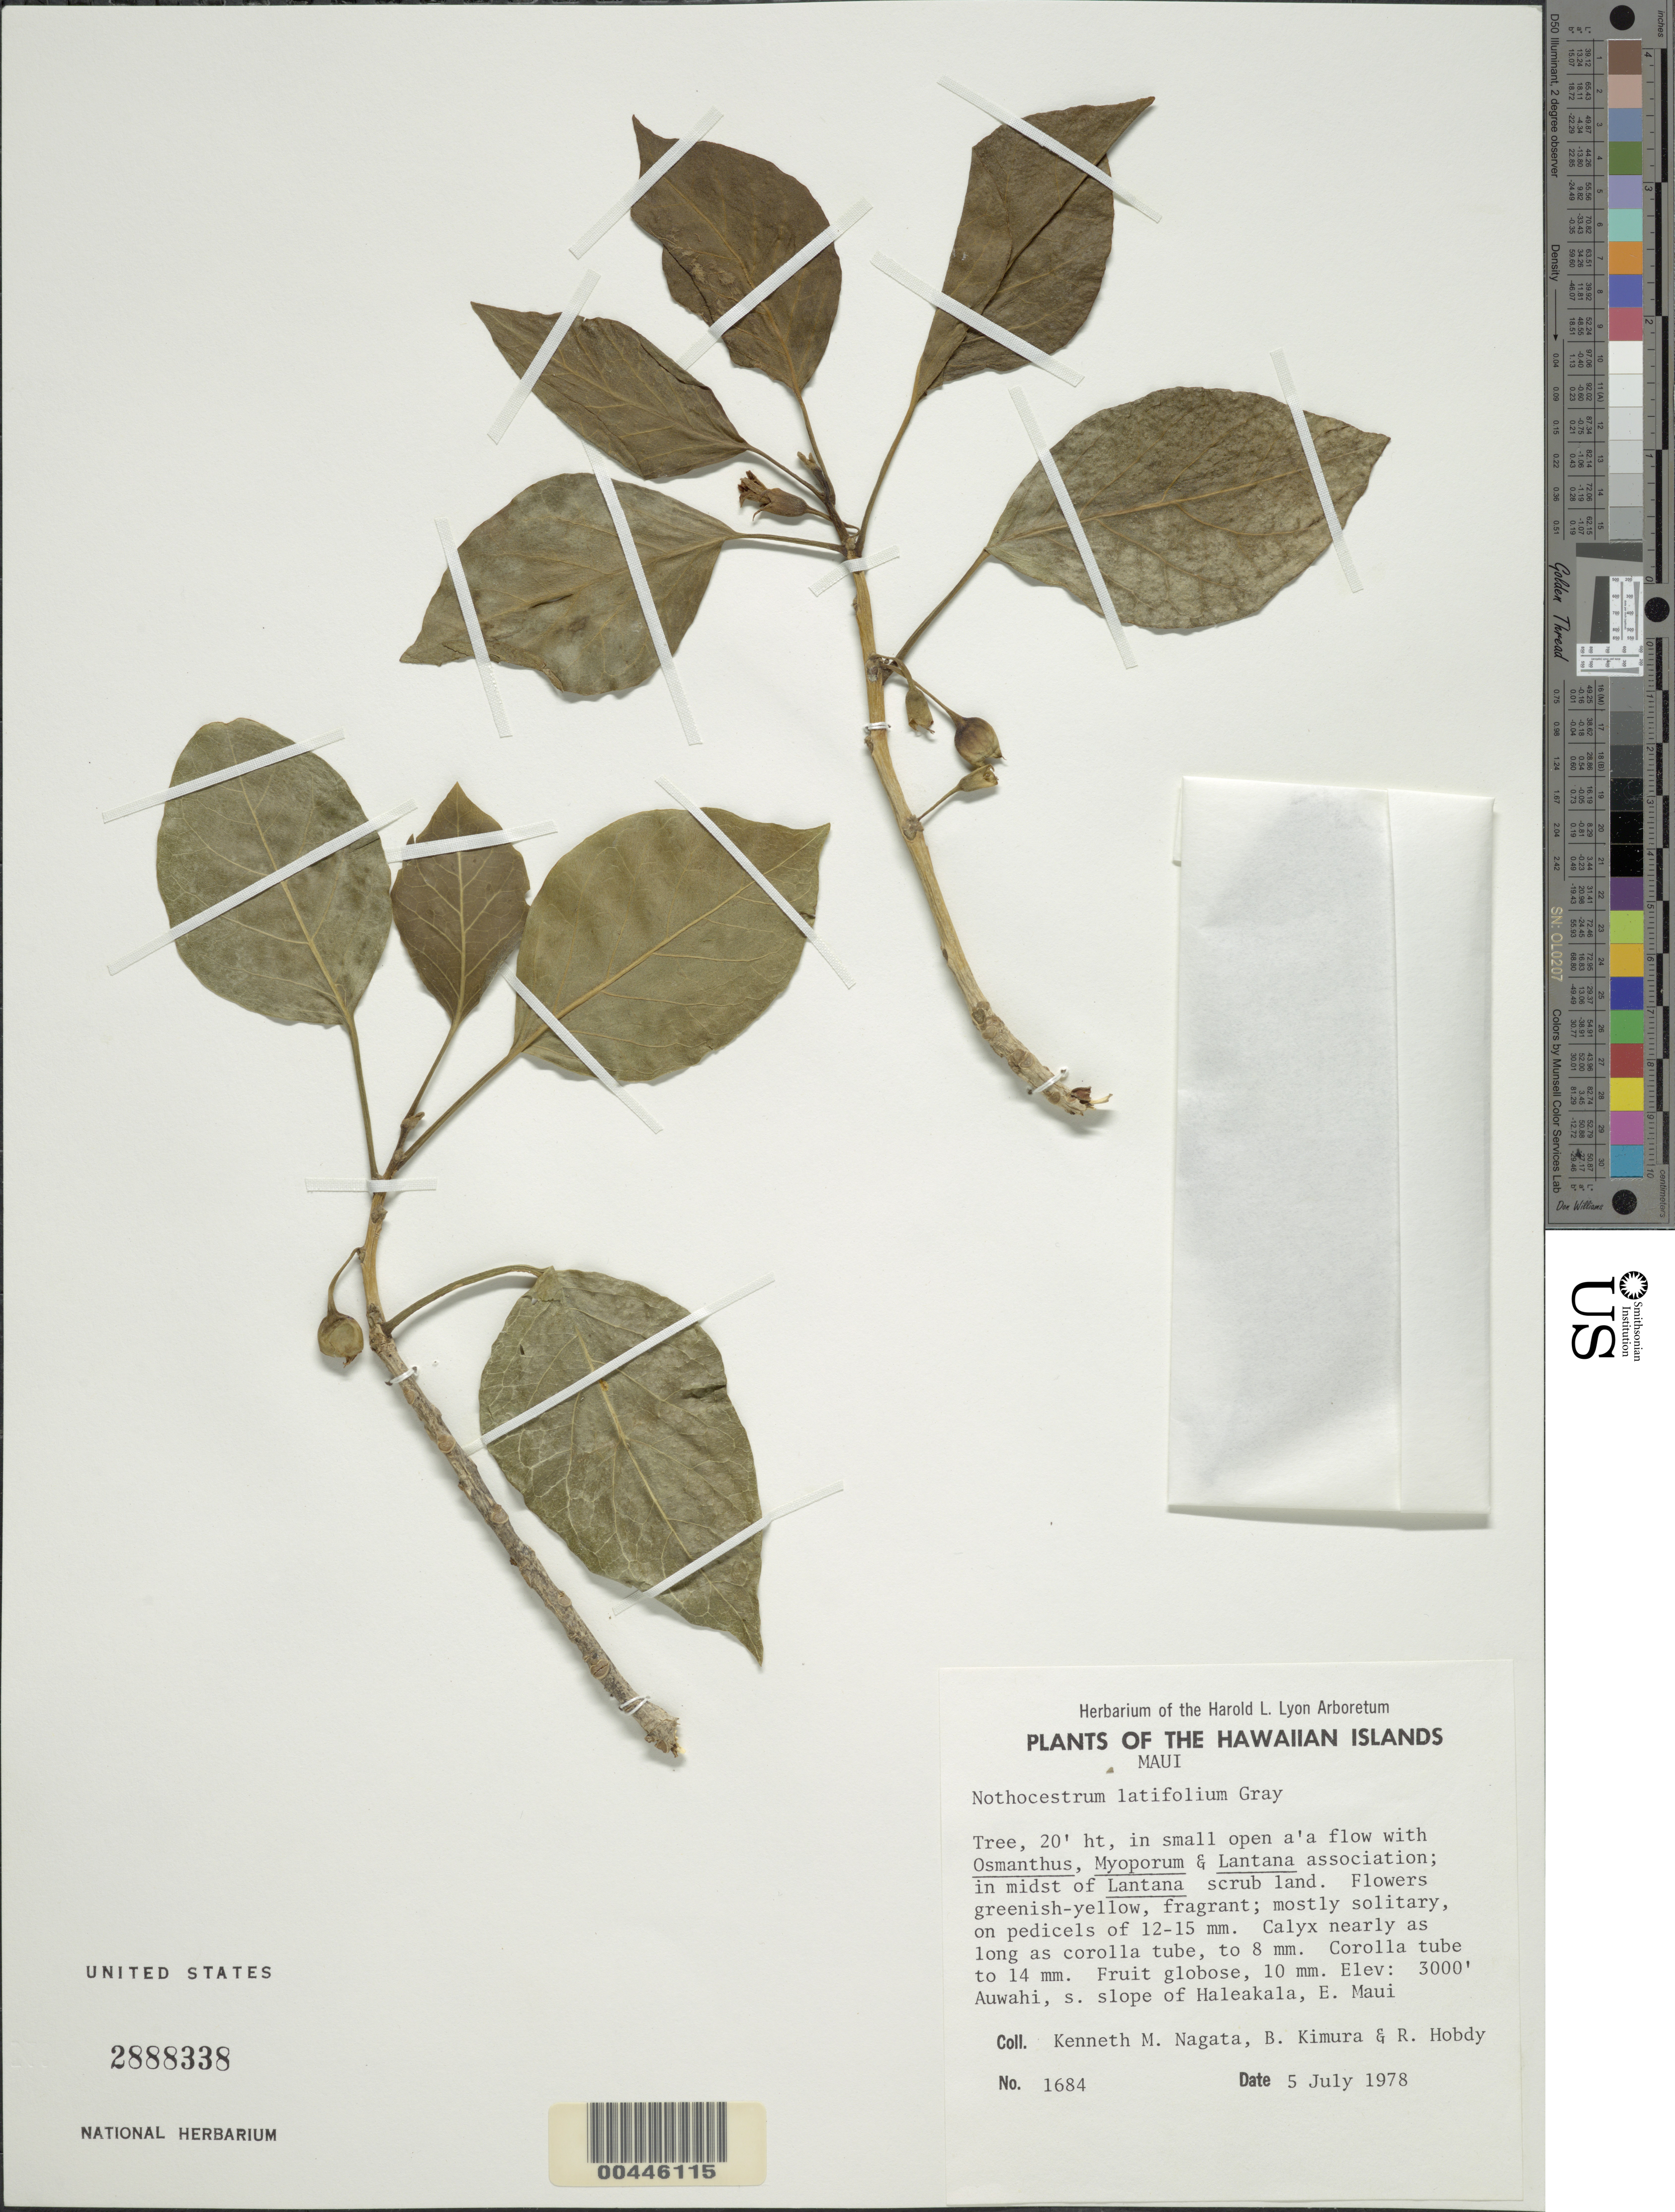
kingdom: Plantae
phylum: Tracheophyta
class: Magnoliopsida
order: Solanales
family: Solanaceae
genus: Nothocestrum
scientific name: Nothocestrum latifolium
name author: A. Gray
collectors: K. Nagata, B. Kimura & R. Hobdy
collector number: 1684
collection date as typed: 5 Jul 1978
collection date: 1978-07-05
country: United States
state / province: Hawaii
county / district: Maui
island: Maui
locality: Auwahi, S slope of Haleakala, E Maui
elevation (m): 914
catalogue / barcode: US 2888338